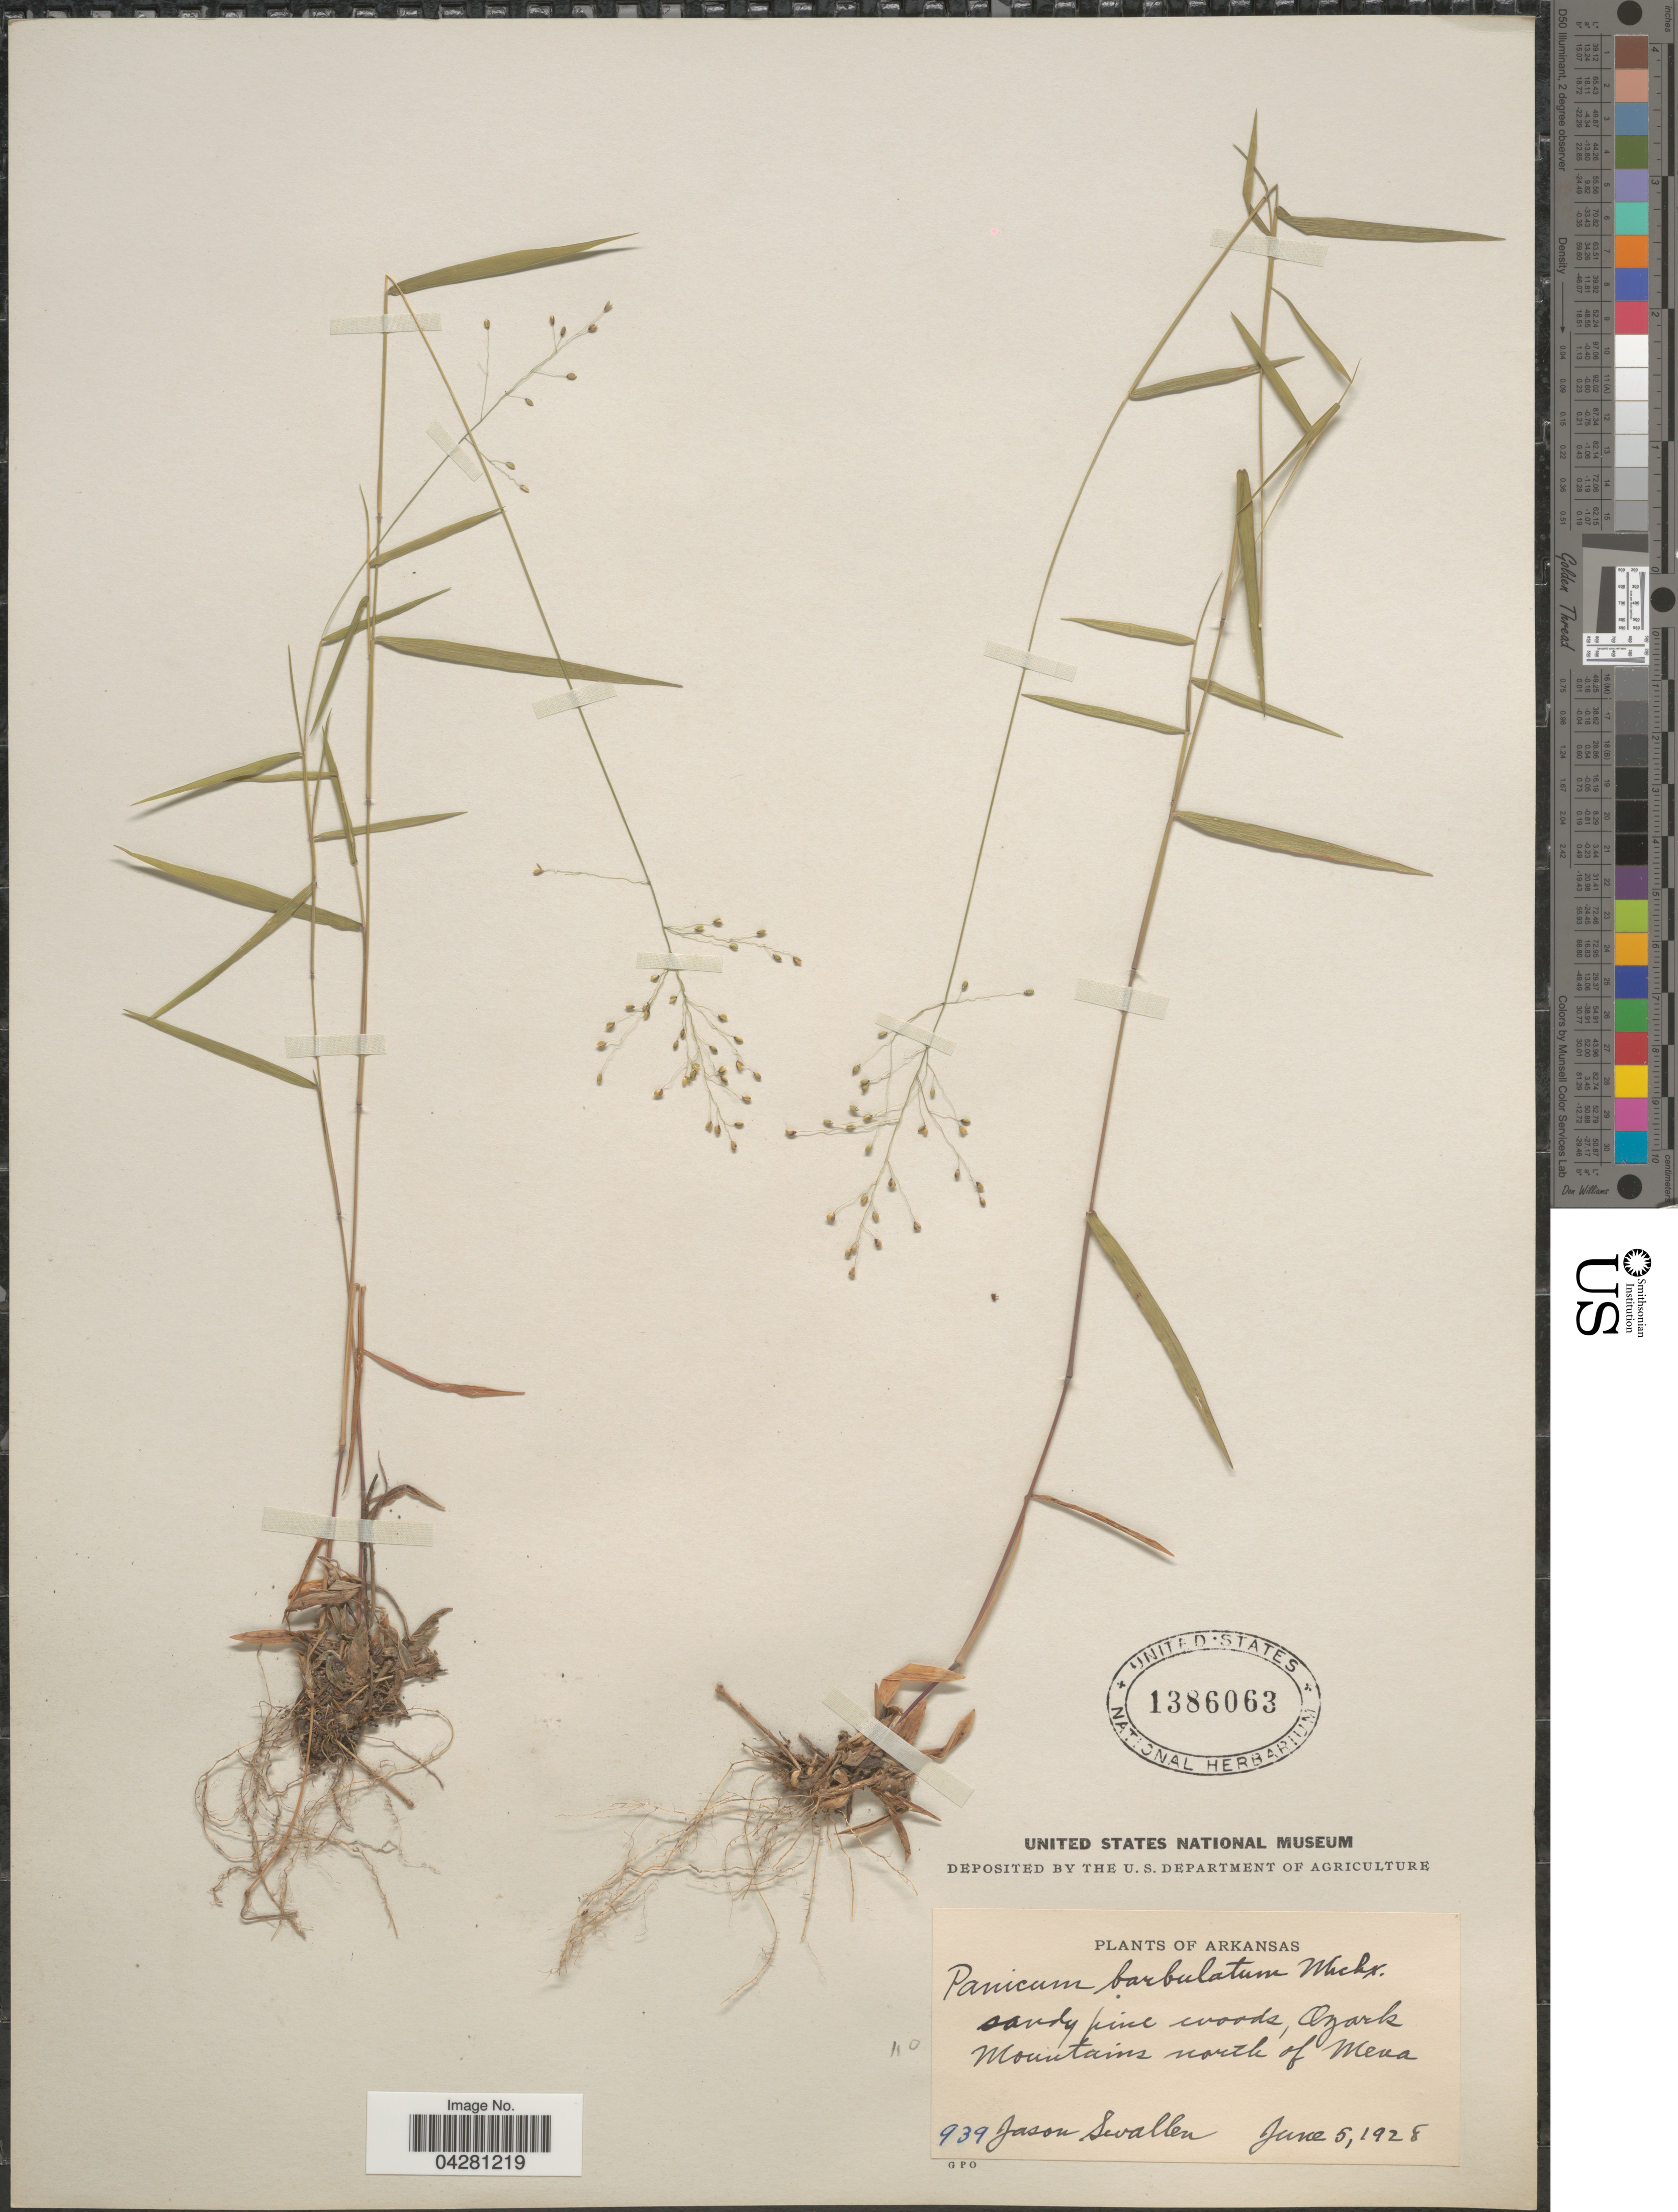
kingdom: Plantae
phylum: Tracheophyta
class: Liliopsida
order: Poales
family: Poaceae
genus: Dichanthelium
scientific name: Dichanthelium dichotomum var. dichotomum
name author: (L.) Gould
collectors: J. R. Swallen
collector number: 939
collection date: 1928-06-05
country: United States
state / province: Arkansas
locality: Sandy pine woods, Ozark Mountains north of Mena.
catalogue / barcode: US 1386063